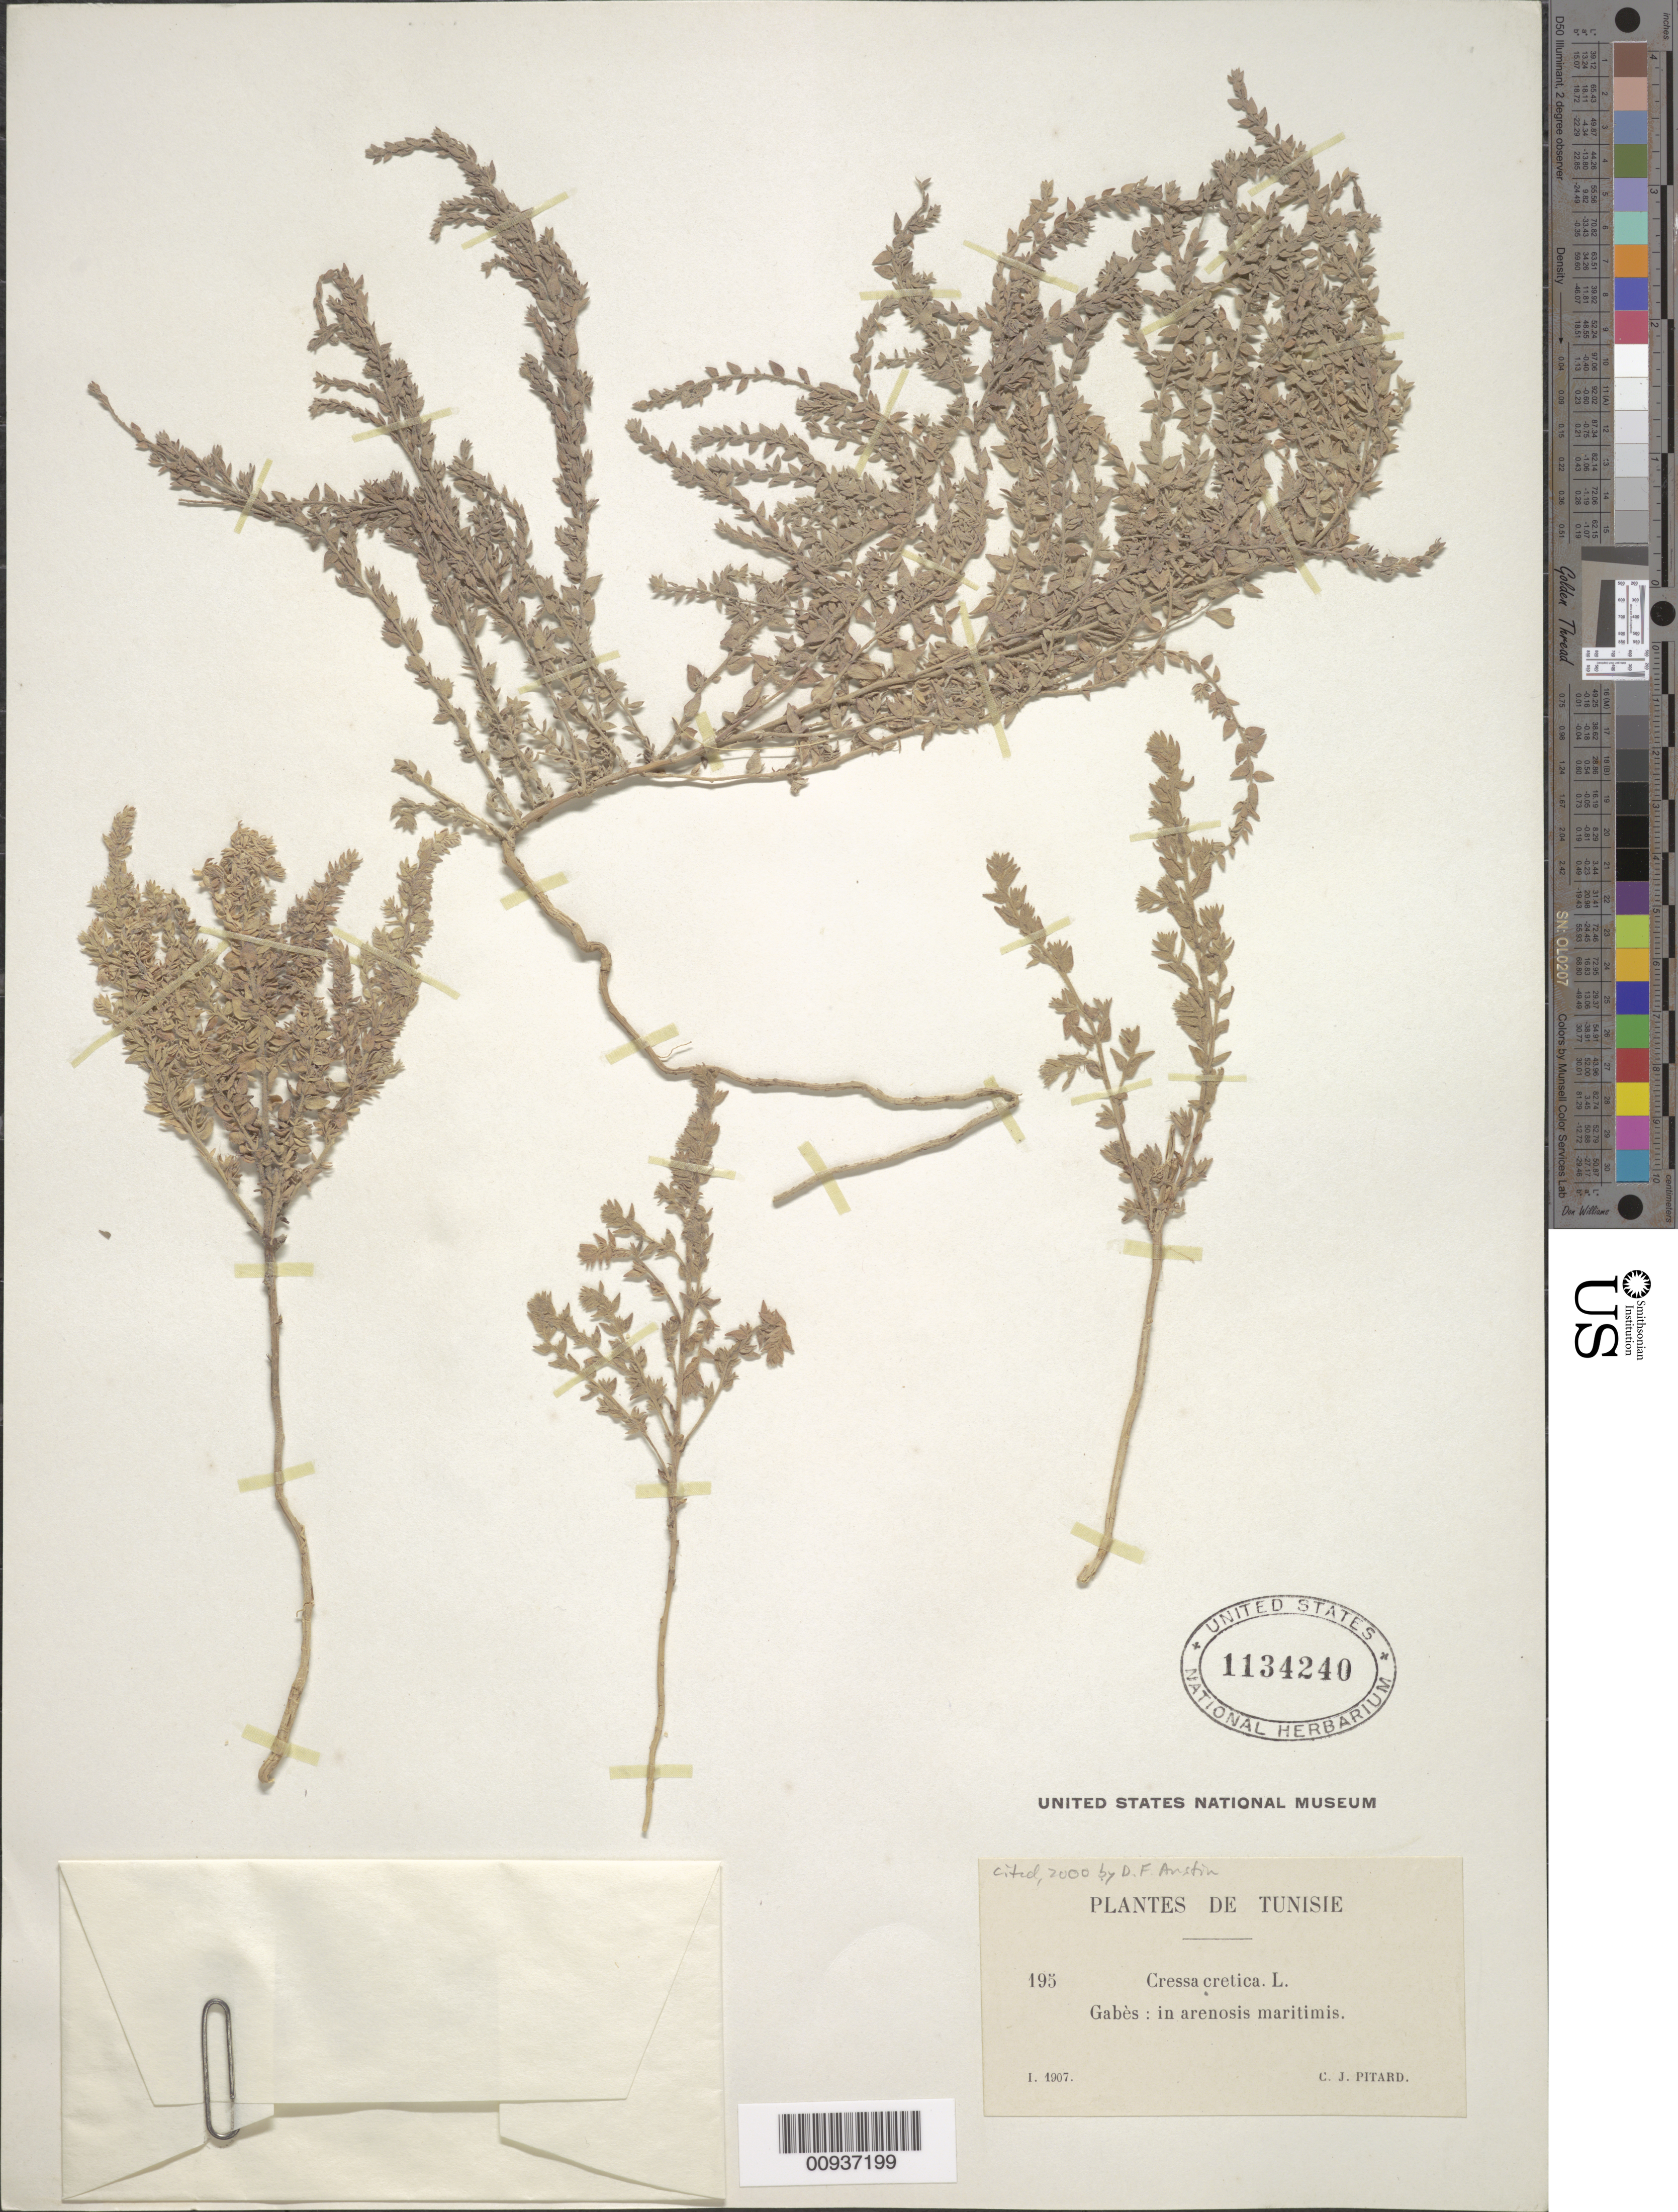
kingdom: Plantae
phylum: Tracheophyta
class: Magnoliopsida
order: Solanales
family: Convolvulaceae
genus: Cressa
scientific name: Cressa cretica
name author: L.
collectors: C. Pitard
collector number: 195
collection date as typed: Jan 1907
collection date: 1907-01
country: Tunisia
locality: Gabès: in arenosis maritimis.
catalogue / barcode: US 1134240